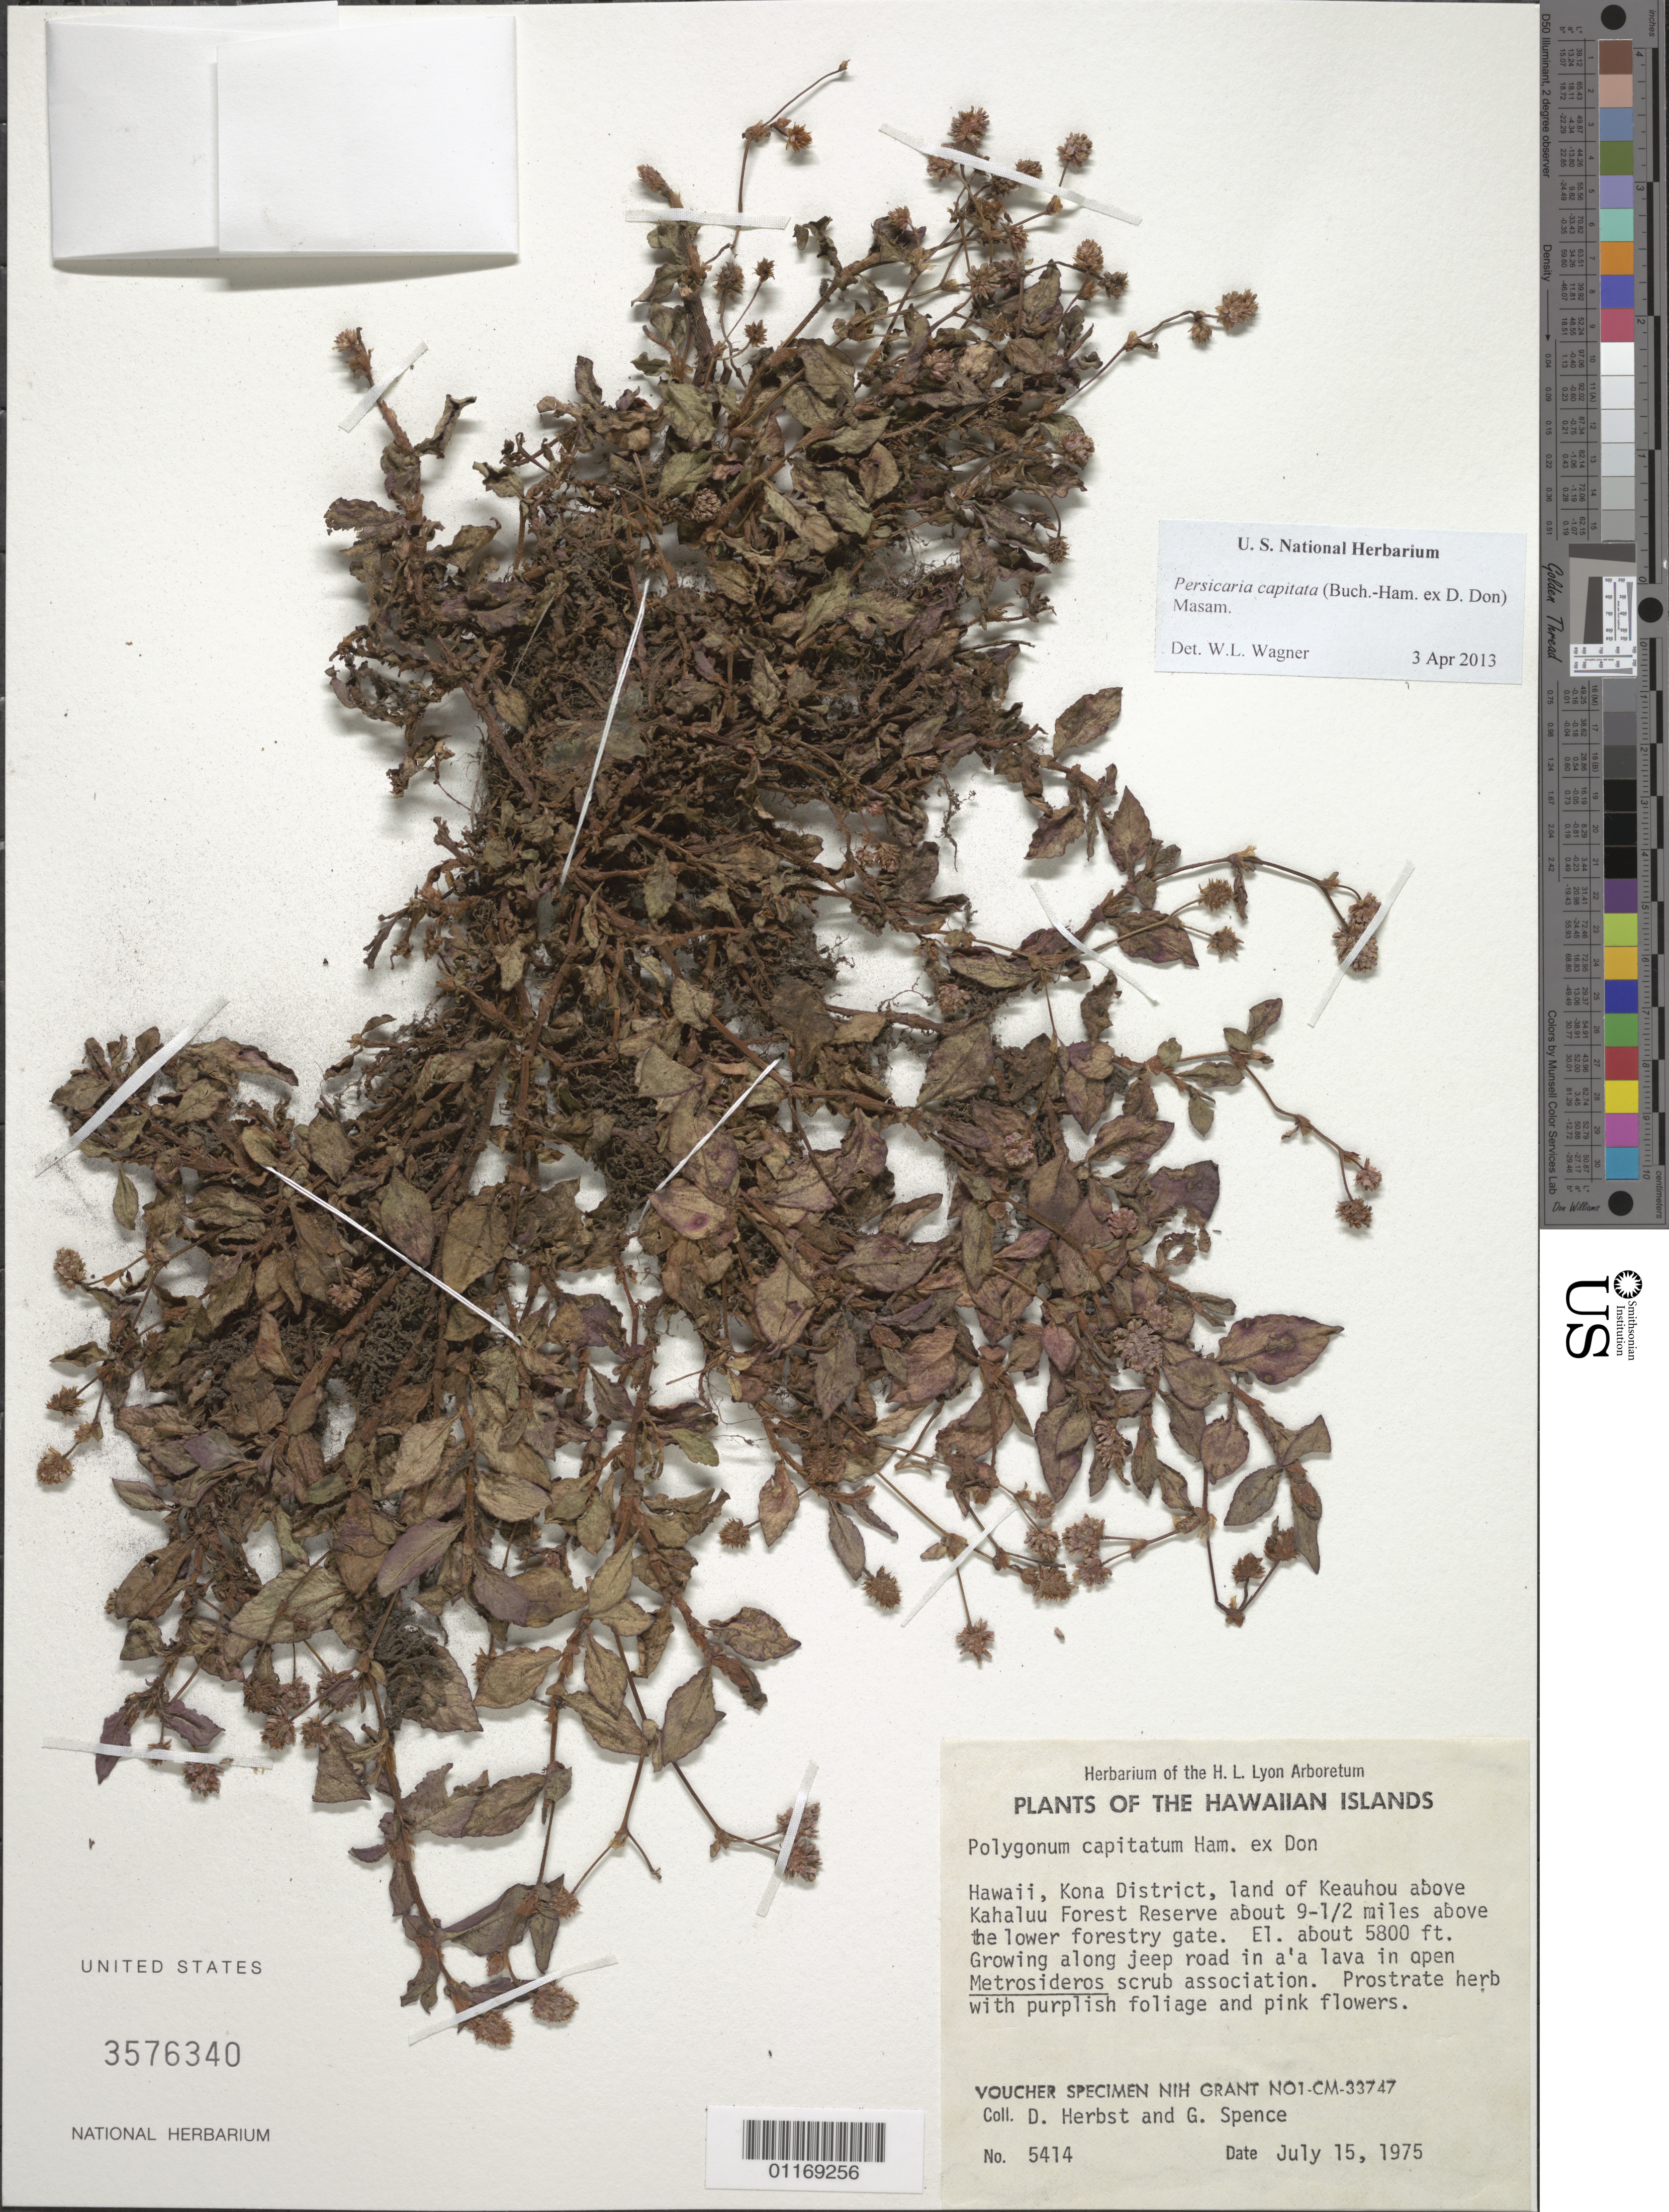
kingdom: Plantae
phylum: Tracheophyta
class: Magnoliopsida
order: Caryophyllales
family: Polygonaceae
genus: Persicaria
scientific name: Persicaria capitata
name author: (Buch.-Ham. ex D. Don) H. Gross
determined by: Wagner, W. L., (BOT), Smithsonian Institution - National Museum of Natural History (UNITED STATES)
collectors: D. R. Herbst & G. Spence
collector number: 5414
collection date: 1975-07-15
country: United States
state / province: Hawaii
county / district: Hawaii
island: Hawaii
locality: Kona District, Land of Keauhou above Kahaluu Forest Reserve, about 9.5 miles above the lower forestry gate, growing along jeep road.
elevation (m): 1768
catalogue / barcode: US 3576340